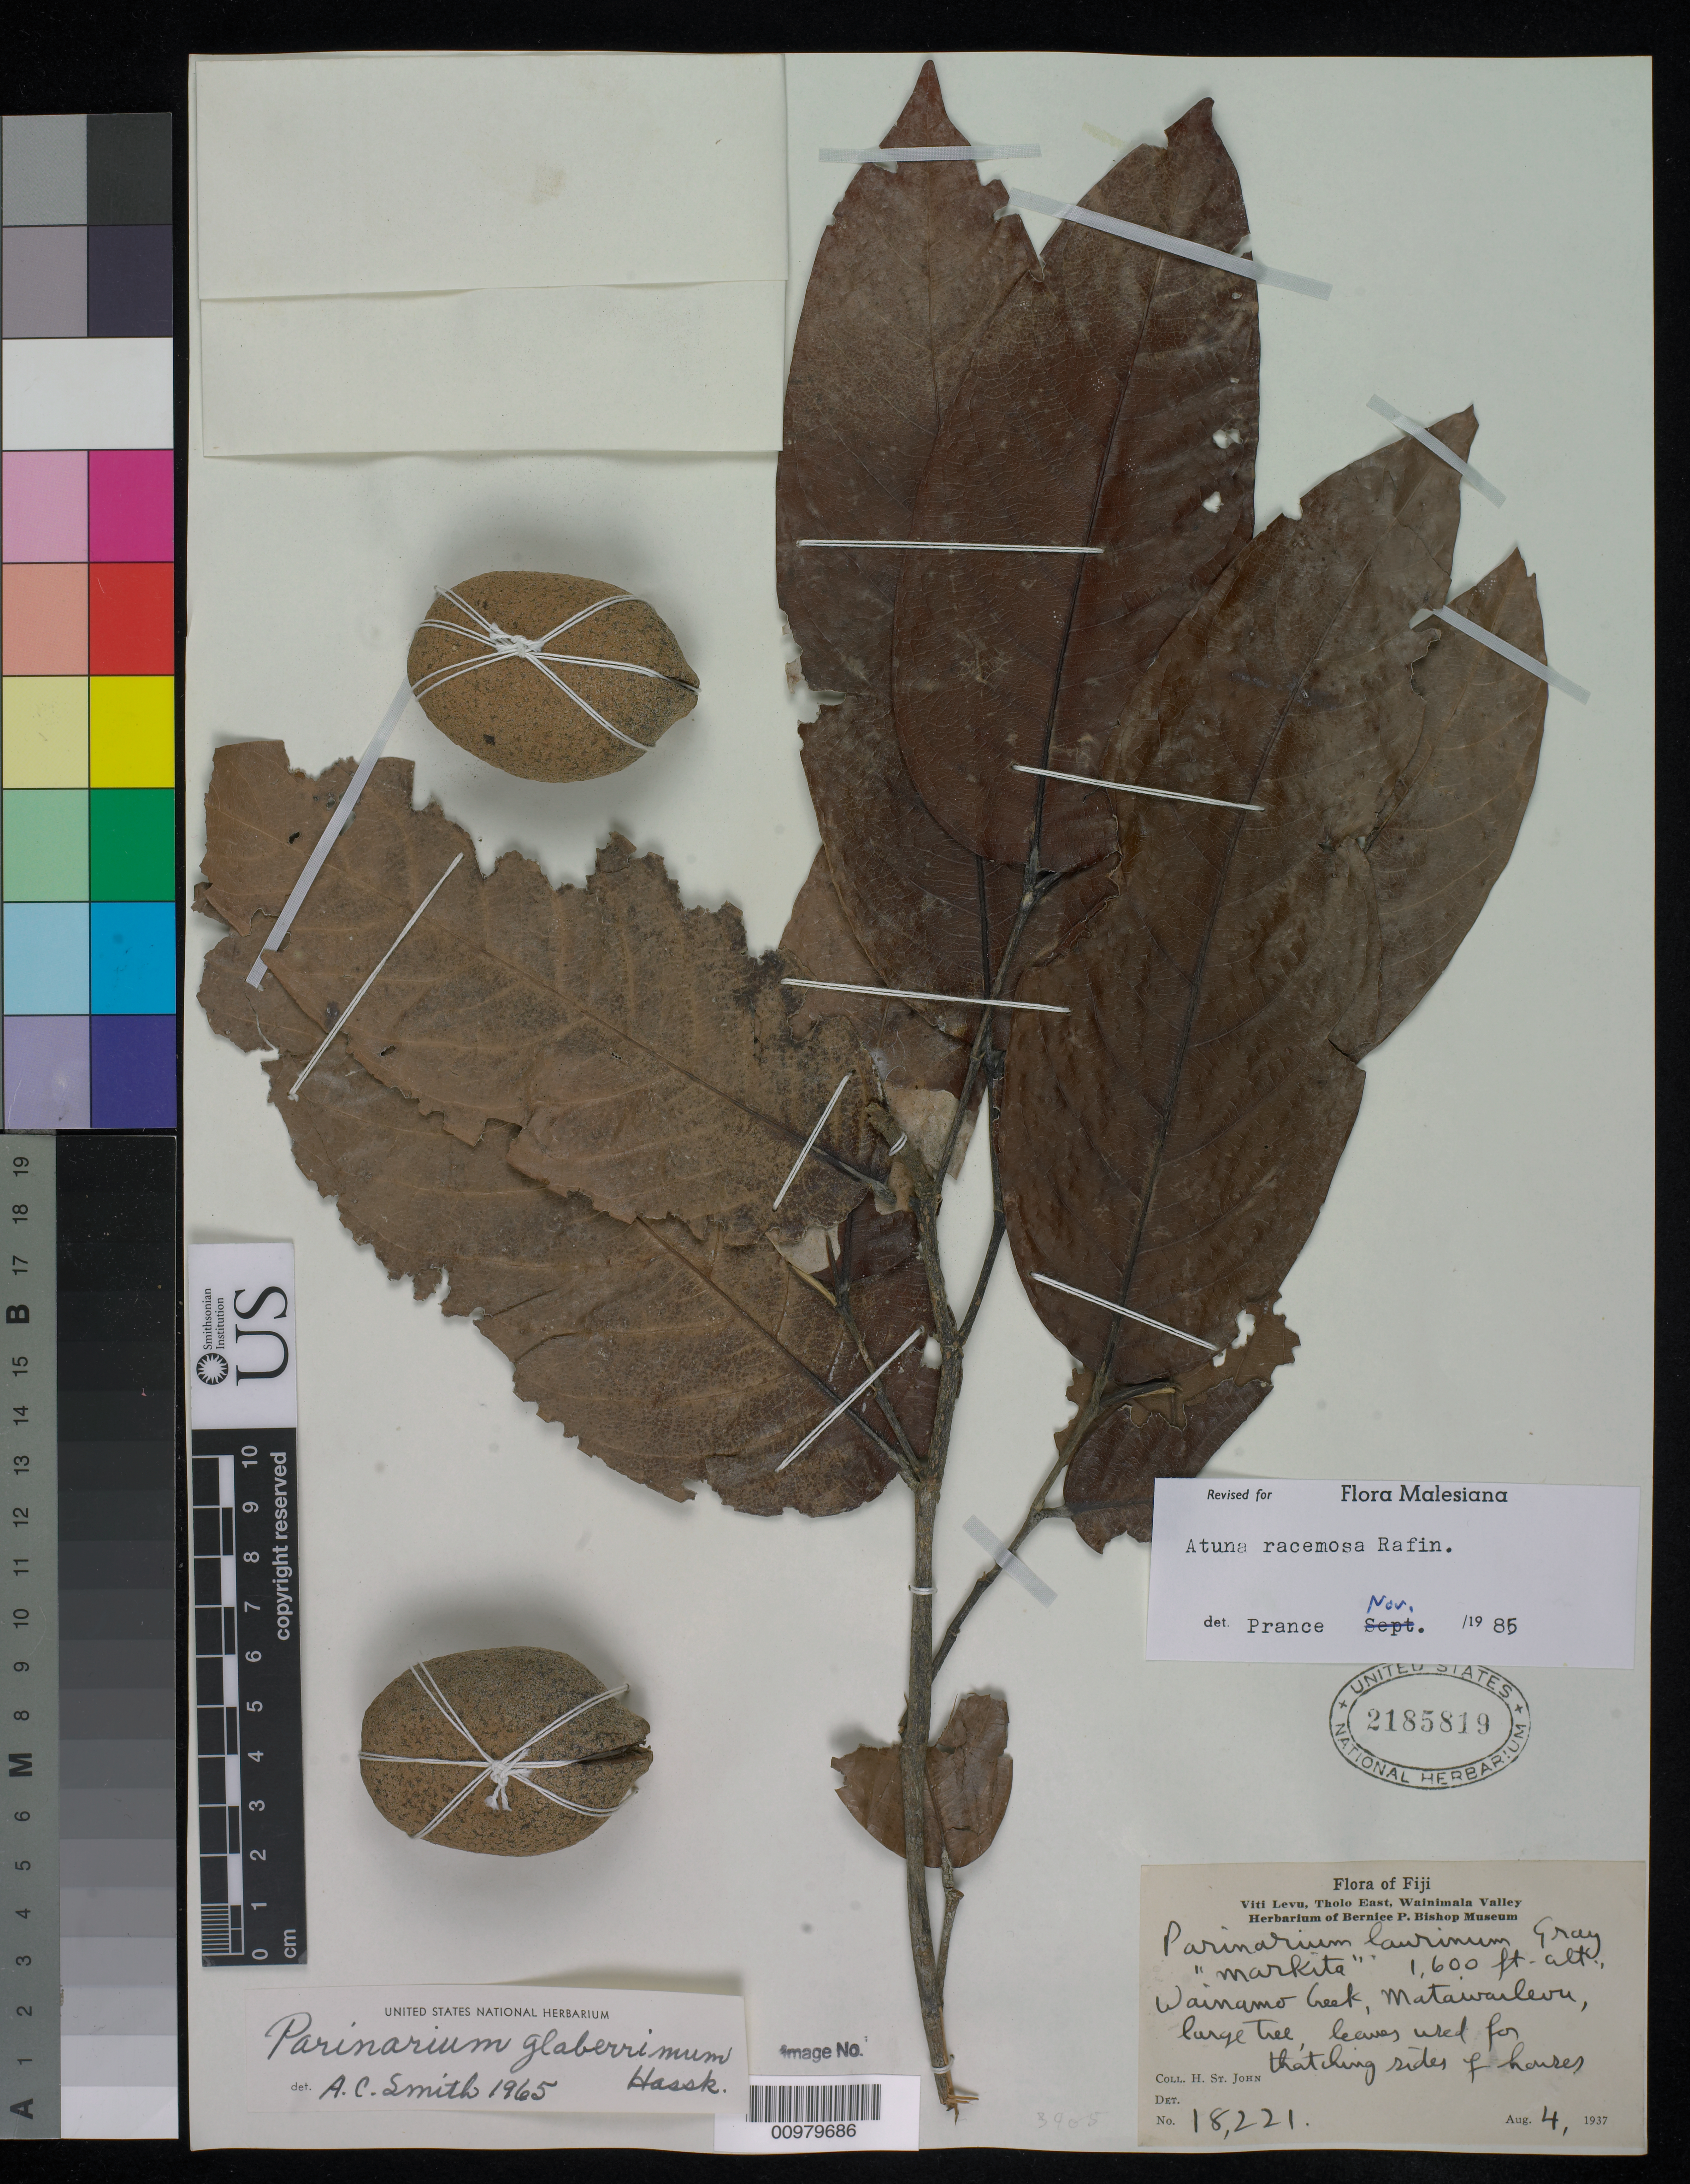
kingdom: Plantae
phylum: Tracheophyta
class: Magnoliopsida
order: Malpighiales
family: Chrysobalanaceae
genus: Atuna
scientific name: Atuna racemosa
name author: Raf.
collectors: H. St. John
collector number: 18221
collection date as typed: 04 Aug 1937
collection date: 1937-08-04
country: Fiji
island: Viti Levu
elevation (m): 488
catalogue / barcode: US 2185819